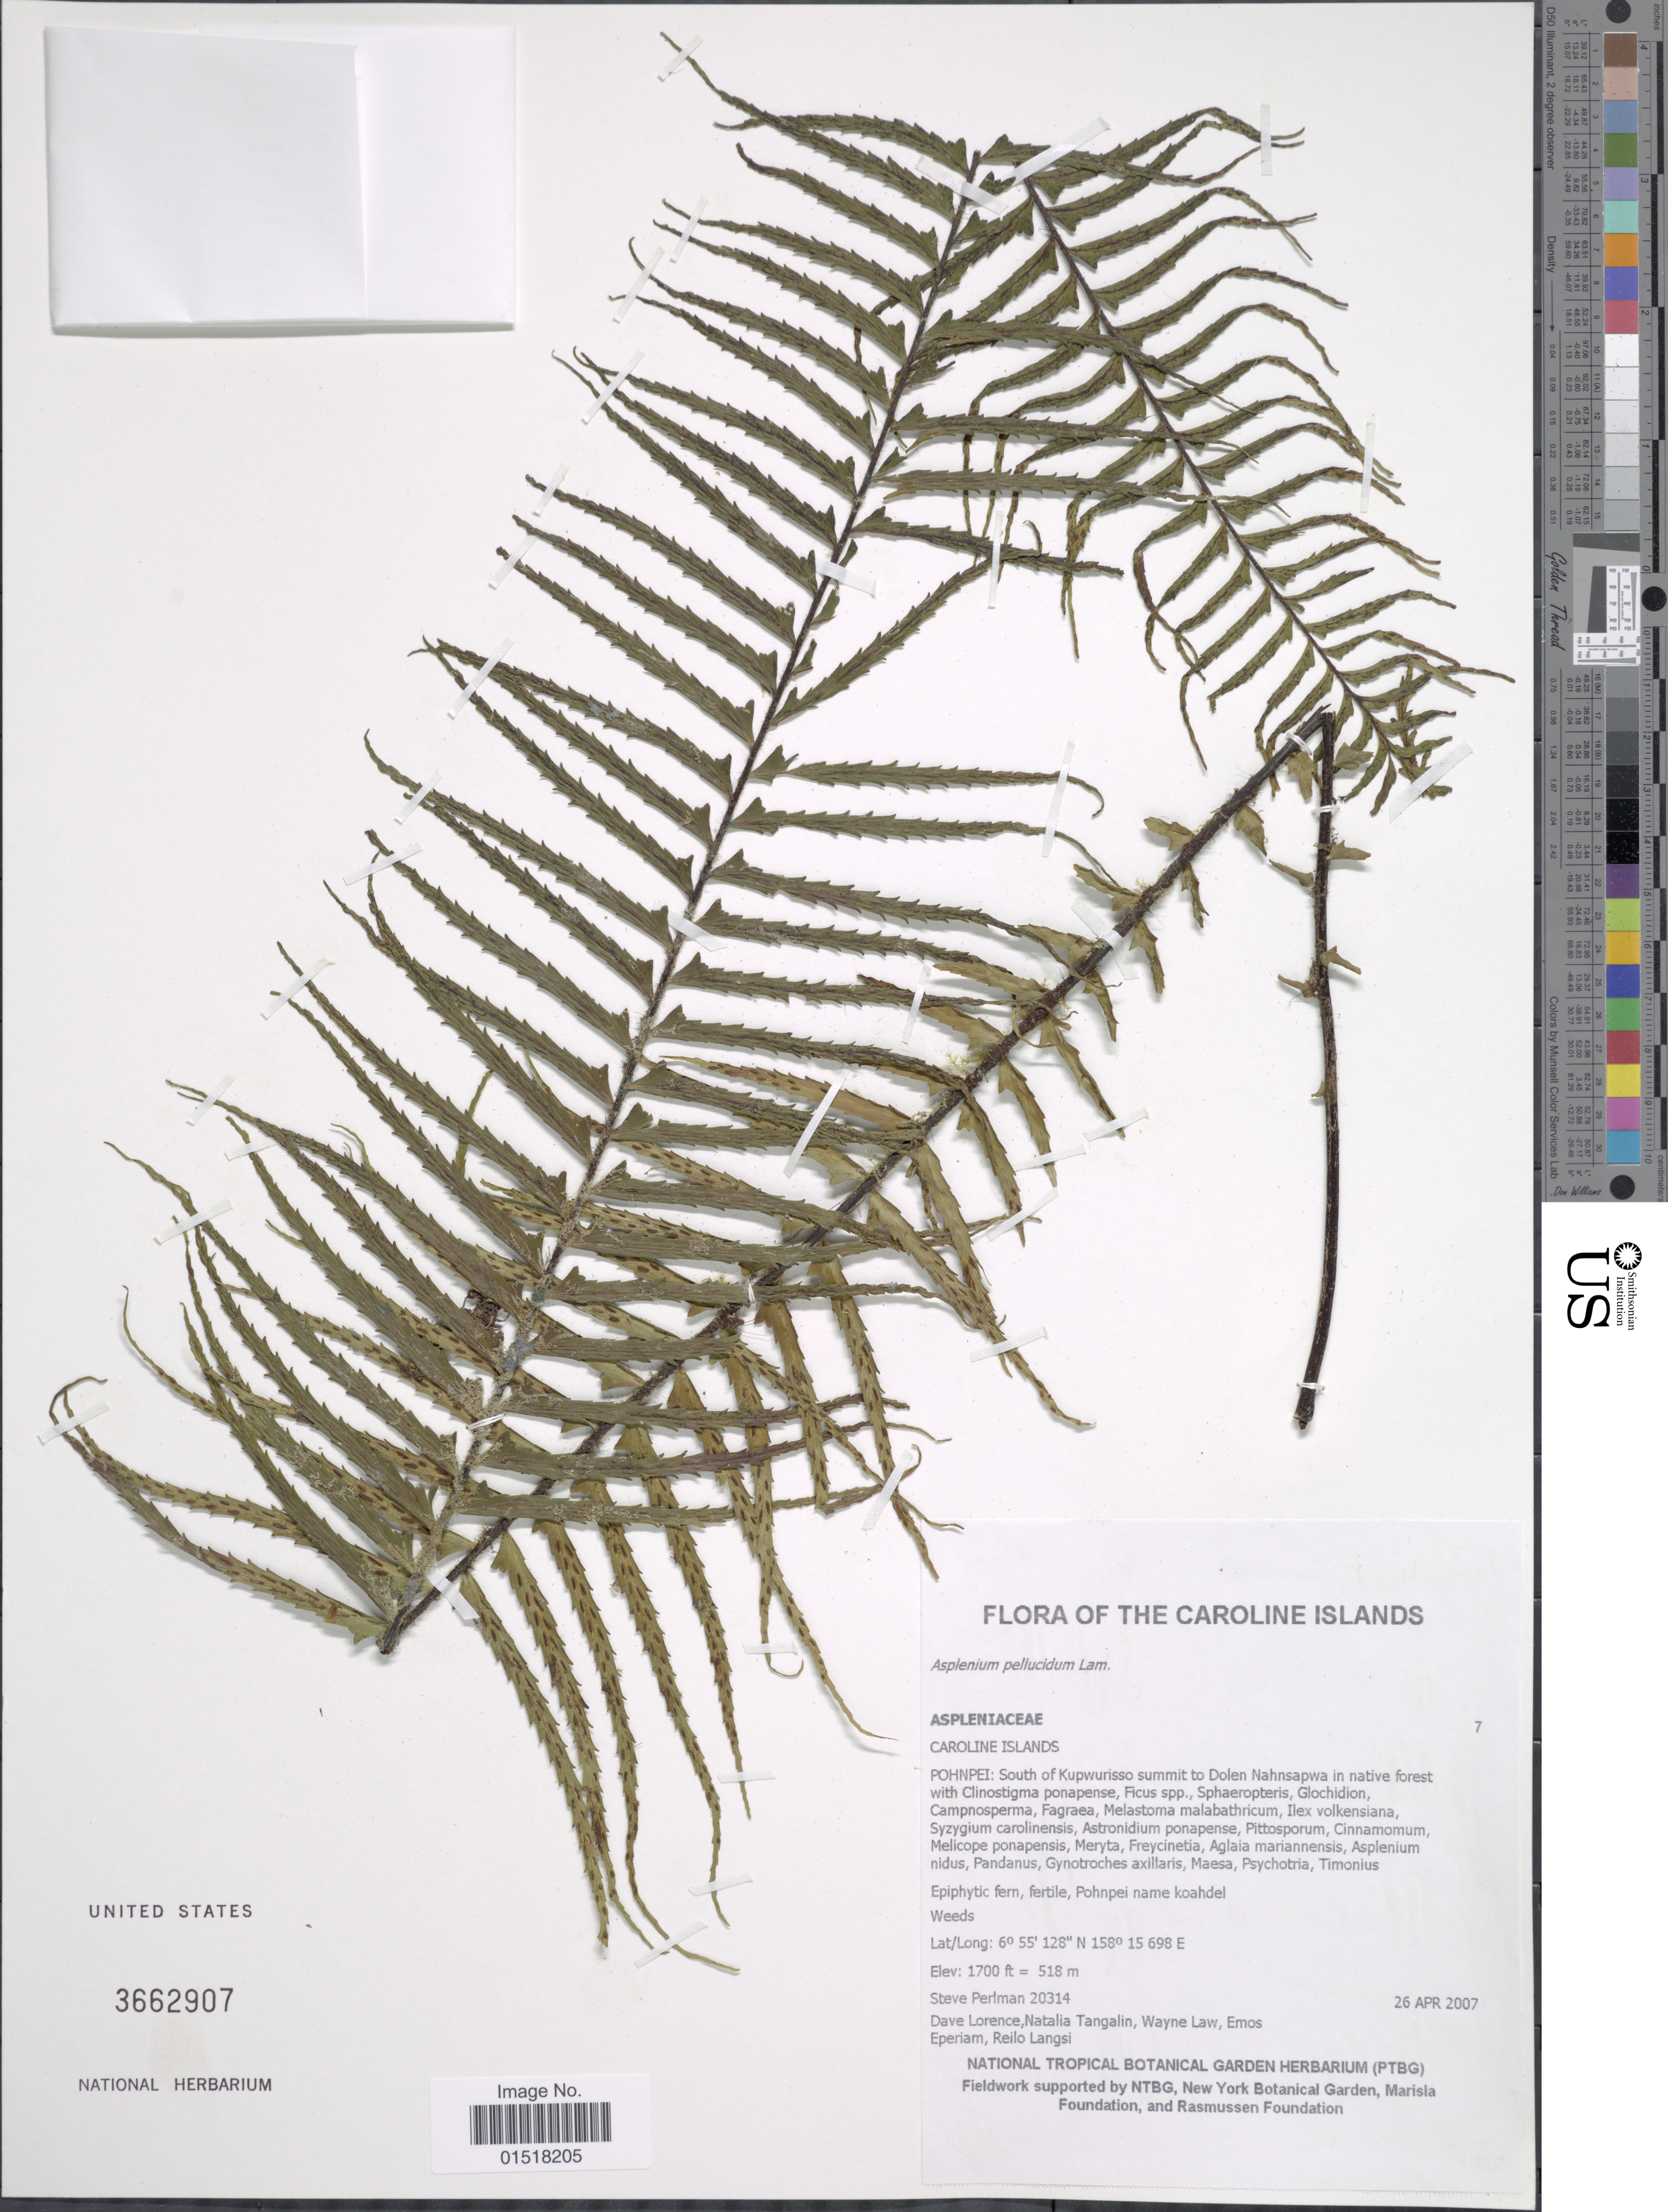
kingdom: Plantae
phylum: Tracheophyta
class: Polypodiopsida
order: Polypodiales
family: Aspleniaceae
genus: Asplenium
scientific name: Asplenium pellucidum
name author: Lam.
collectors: S. Perlman, D. Lorence, N. Tangalin, W. Law & et al.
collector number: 20314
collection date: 2007-04-26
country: Micronesia, Federated States of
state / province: Pohnpei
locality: Caroline Islands. Pohnpei: South of Kupwurisso summit to Dolen Nahnsapwa in native forest.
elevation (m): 518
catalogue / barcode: US 3662907